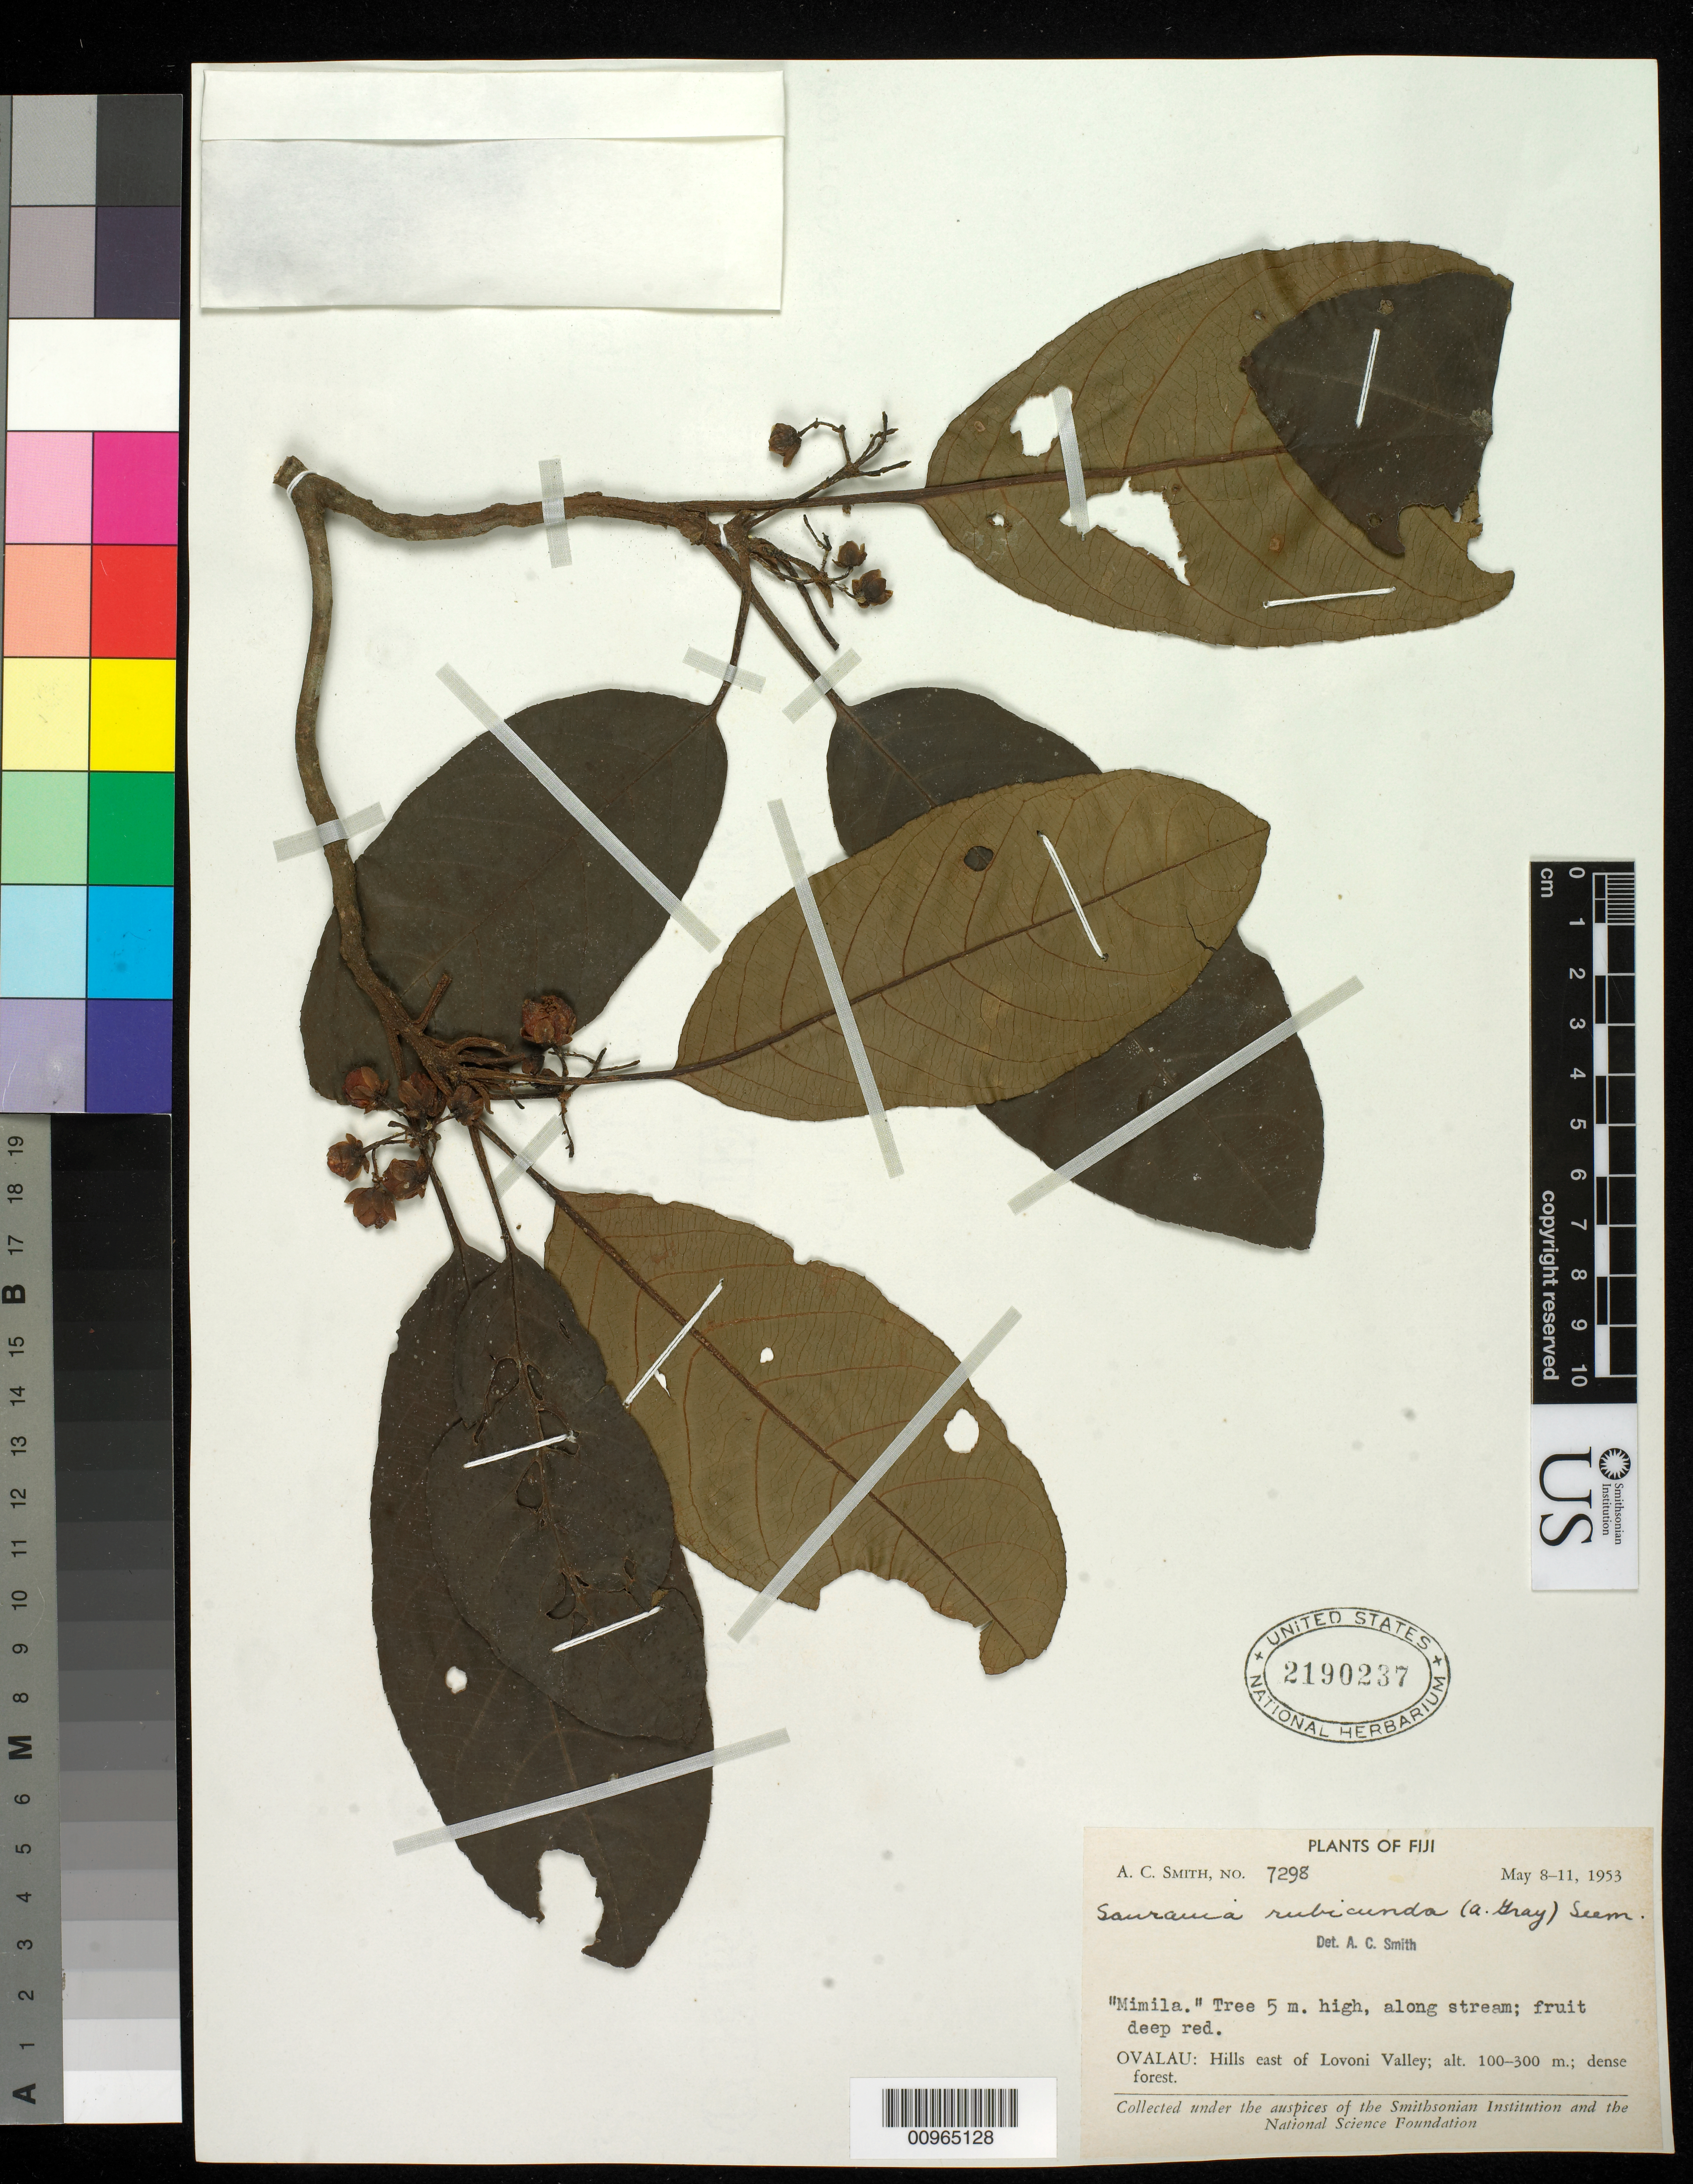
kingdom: Plantae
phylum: Tracheophyta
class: Magnoliopsida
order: Ericales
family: Actinidiaceae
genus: Saurauia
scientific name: Saurauia rubicunda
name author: Seem.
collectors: C. A. Smith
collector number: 7298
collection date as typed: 08 May 1953 to 11 May 1953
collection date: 1953-05-08/1953-05-11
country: Fiji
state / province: Eastern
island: Ovalau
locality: Hills east of Lovoni Valley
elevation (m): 100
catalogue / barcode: US 2190237